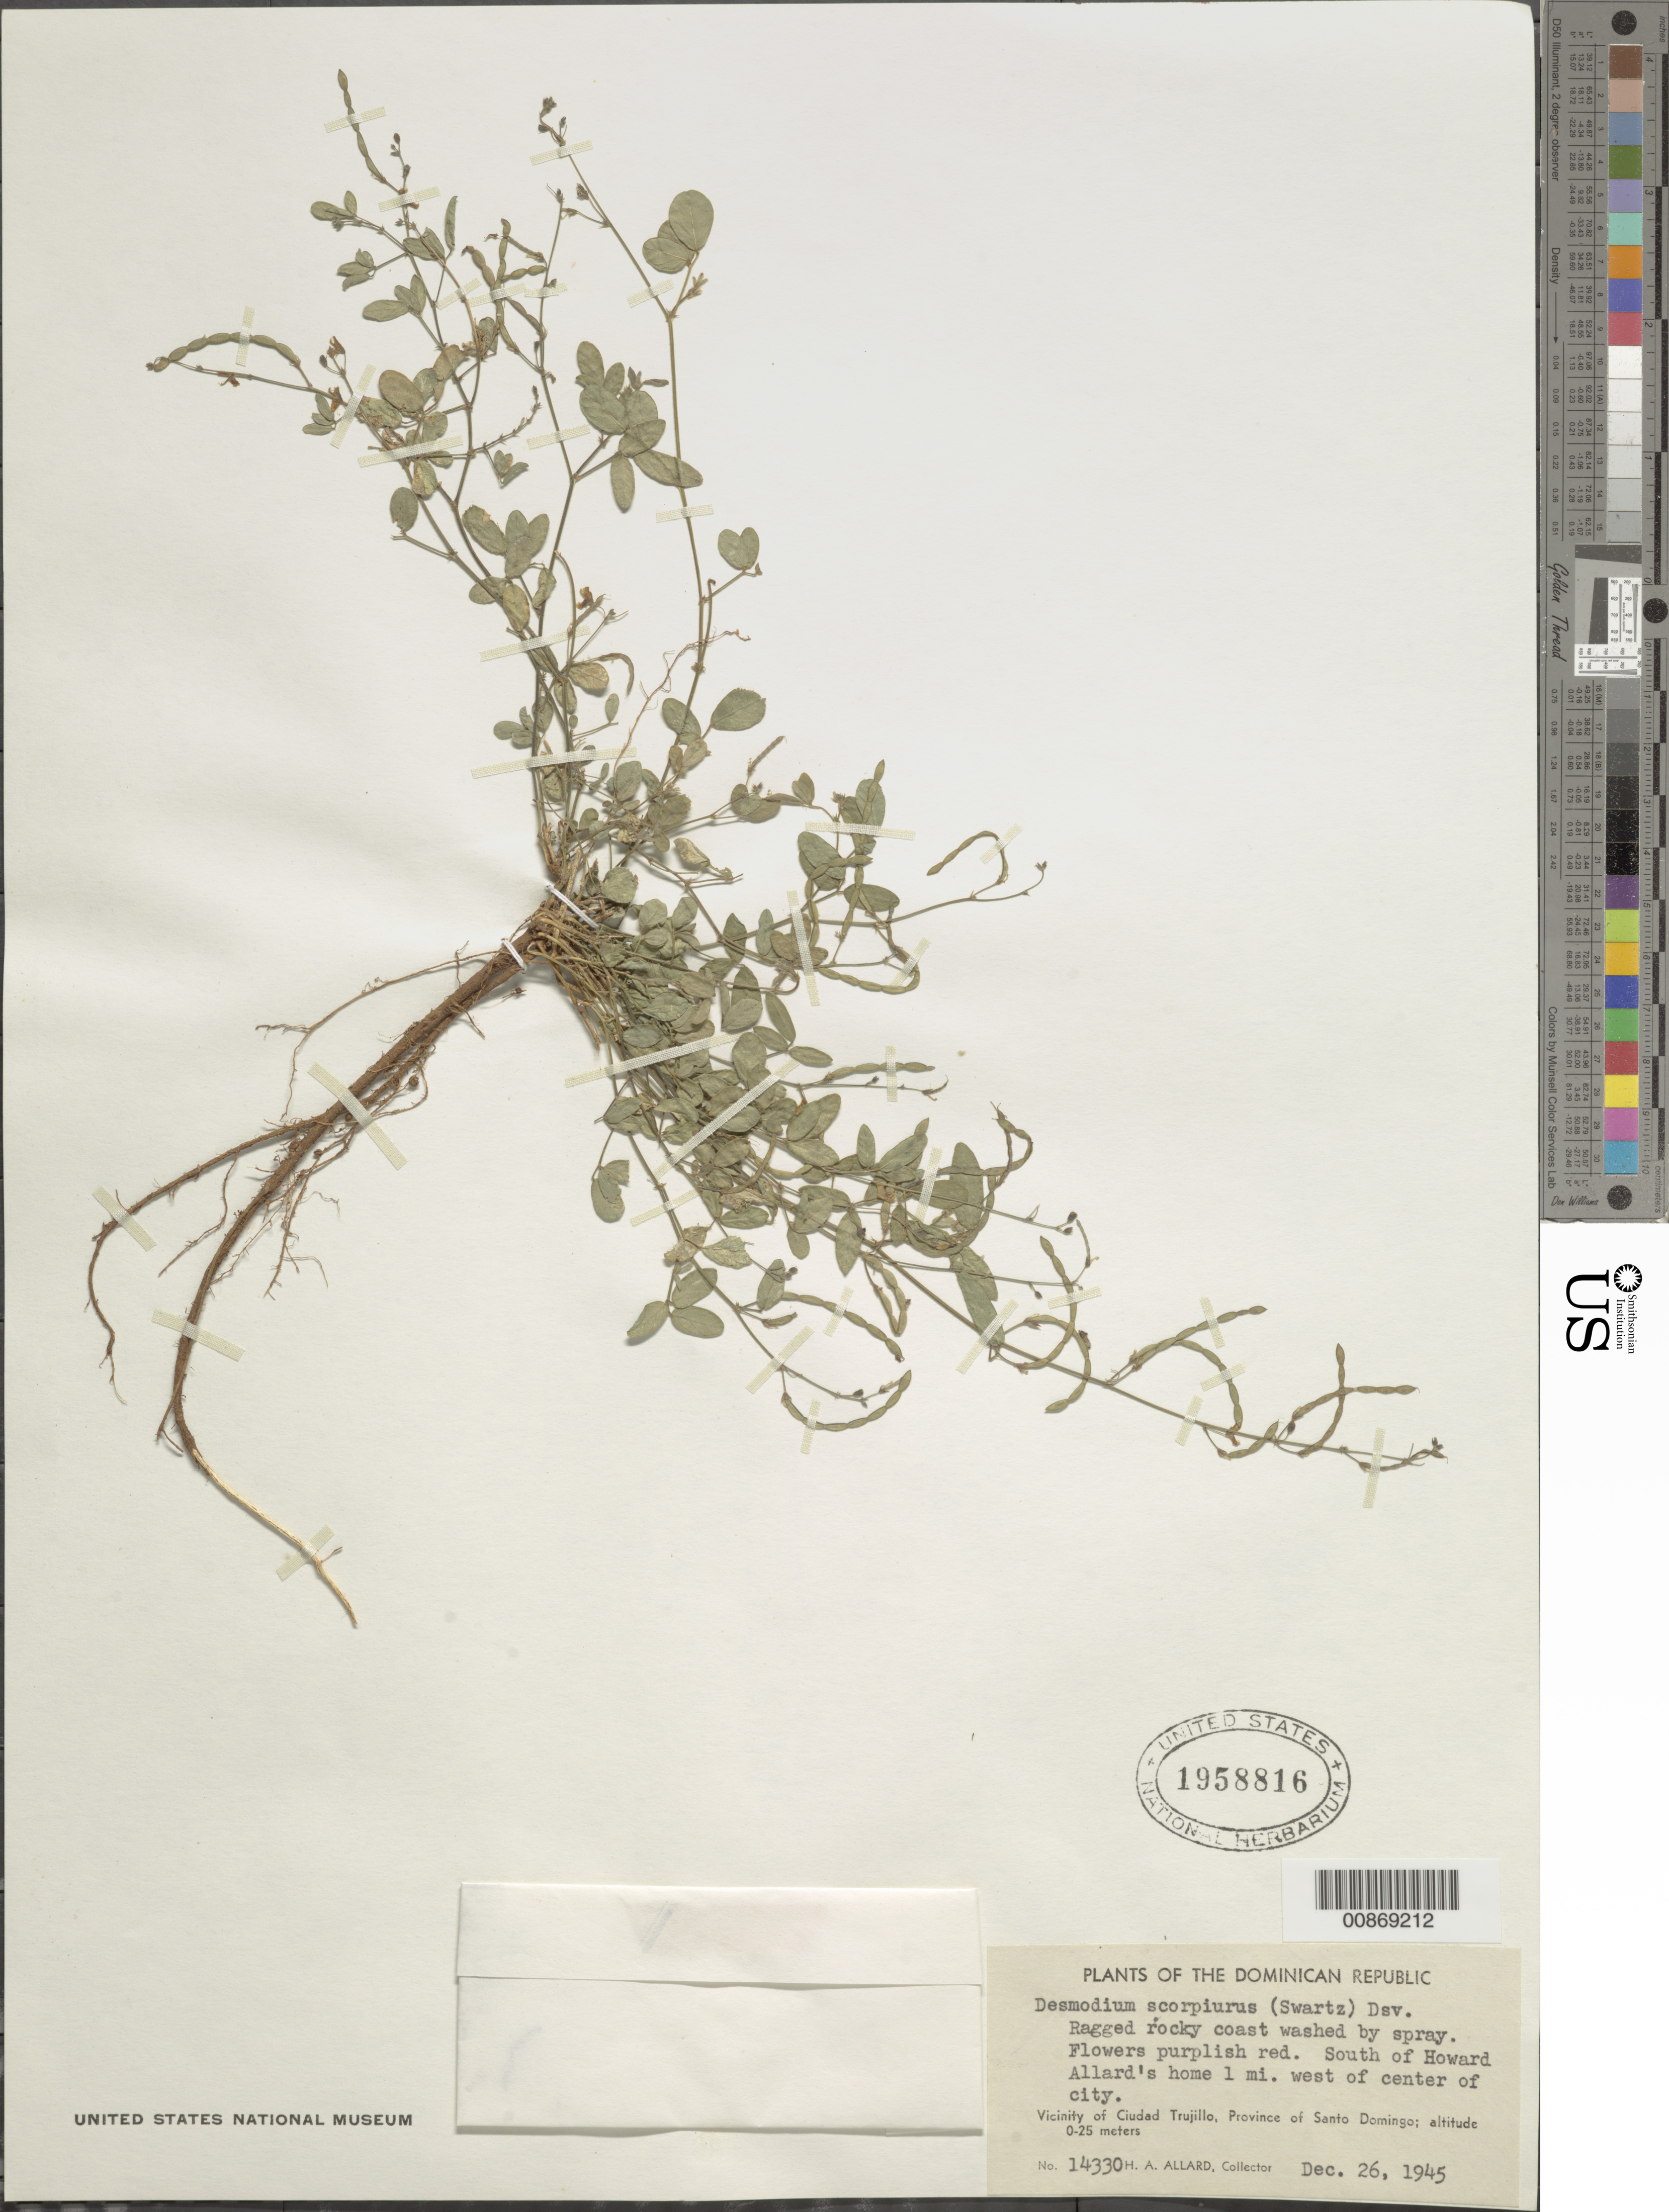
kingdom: Plantae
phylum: Tracheophyta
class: Magnoliopsida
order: Fabales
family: Fabaceae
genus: Desmodium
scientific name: Desmodium scorpiurus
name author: (Sw.) Desv. ex DC.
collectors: H. A. Allard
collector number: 14330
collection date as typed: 26 Dec 1945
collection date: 1945-12-26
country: Dominican Republic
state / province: Distrito Nacional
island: Hispaniola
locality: Vicinity of Ciudad Trujillo, Province of Santo Domingo (obsolete). South of Howard Allard's, 1 mi. west of center of city.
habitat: Ragged rocky coast washed by spray.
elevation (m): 0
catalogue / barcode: US 1958816